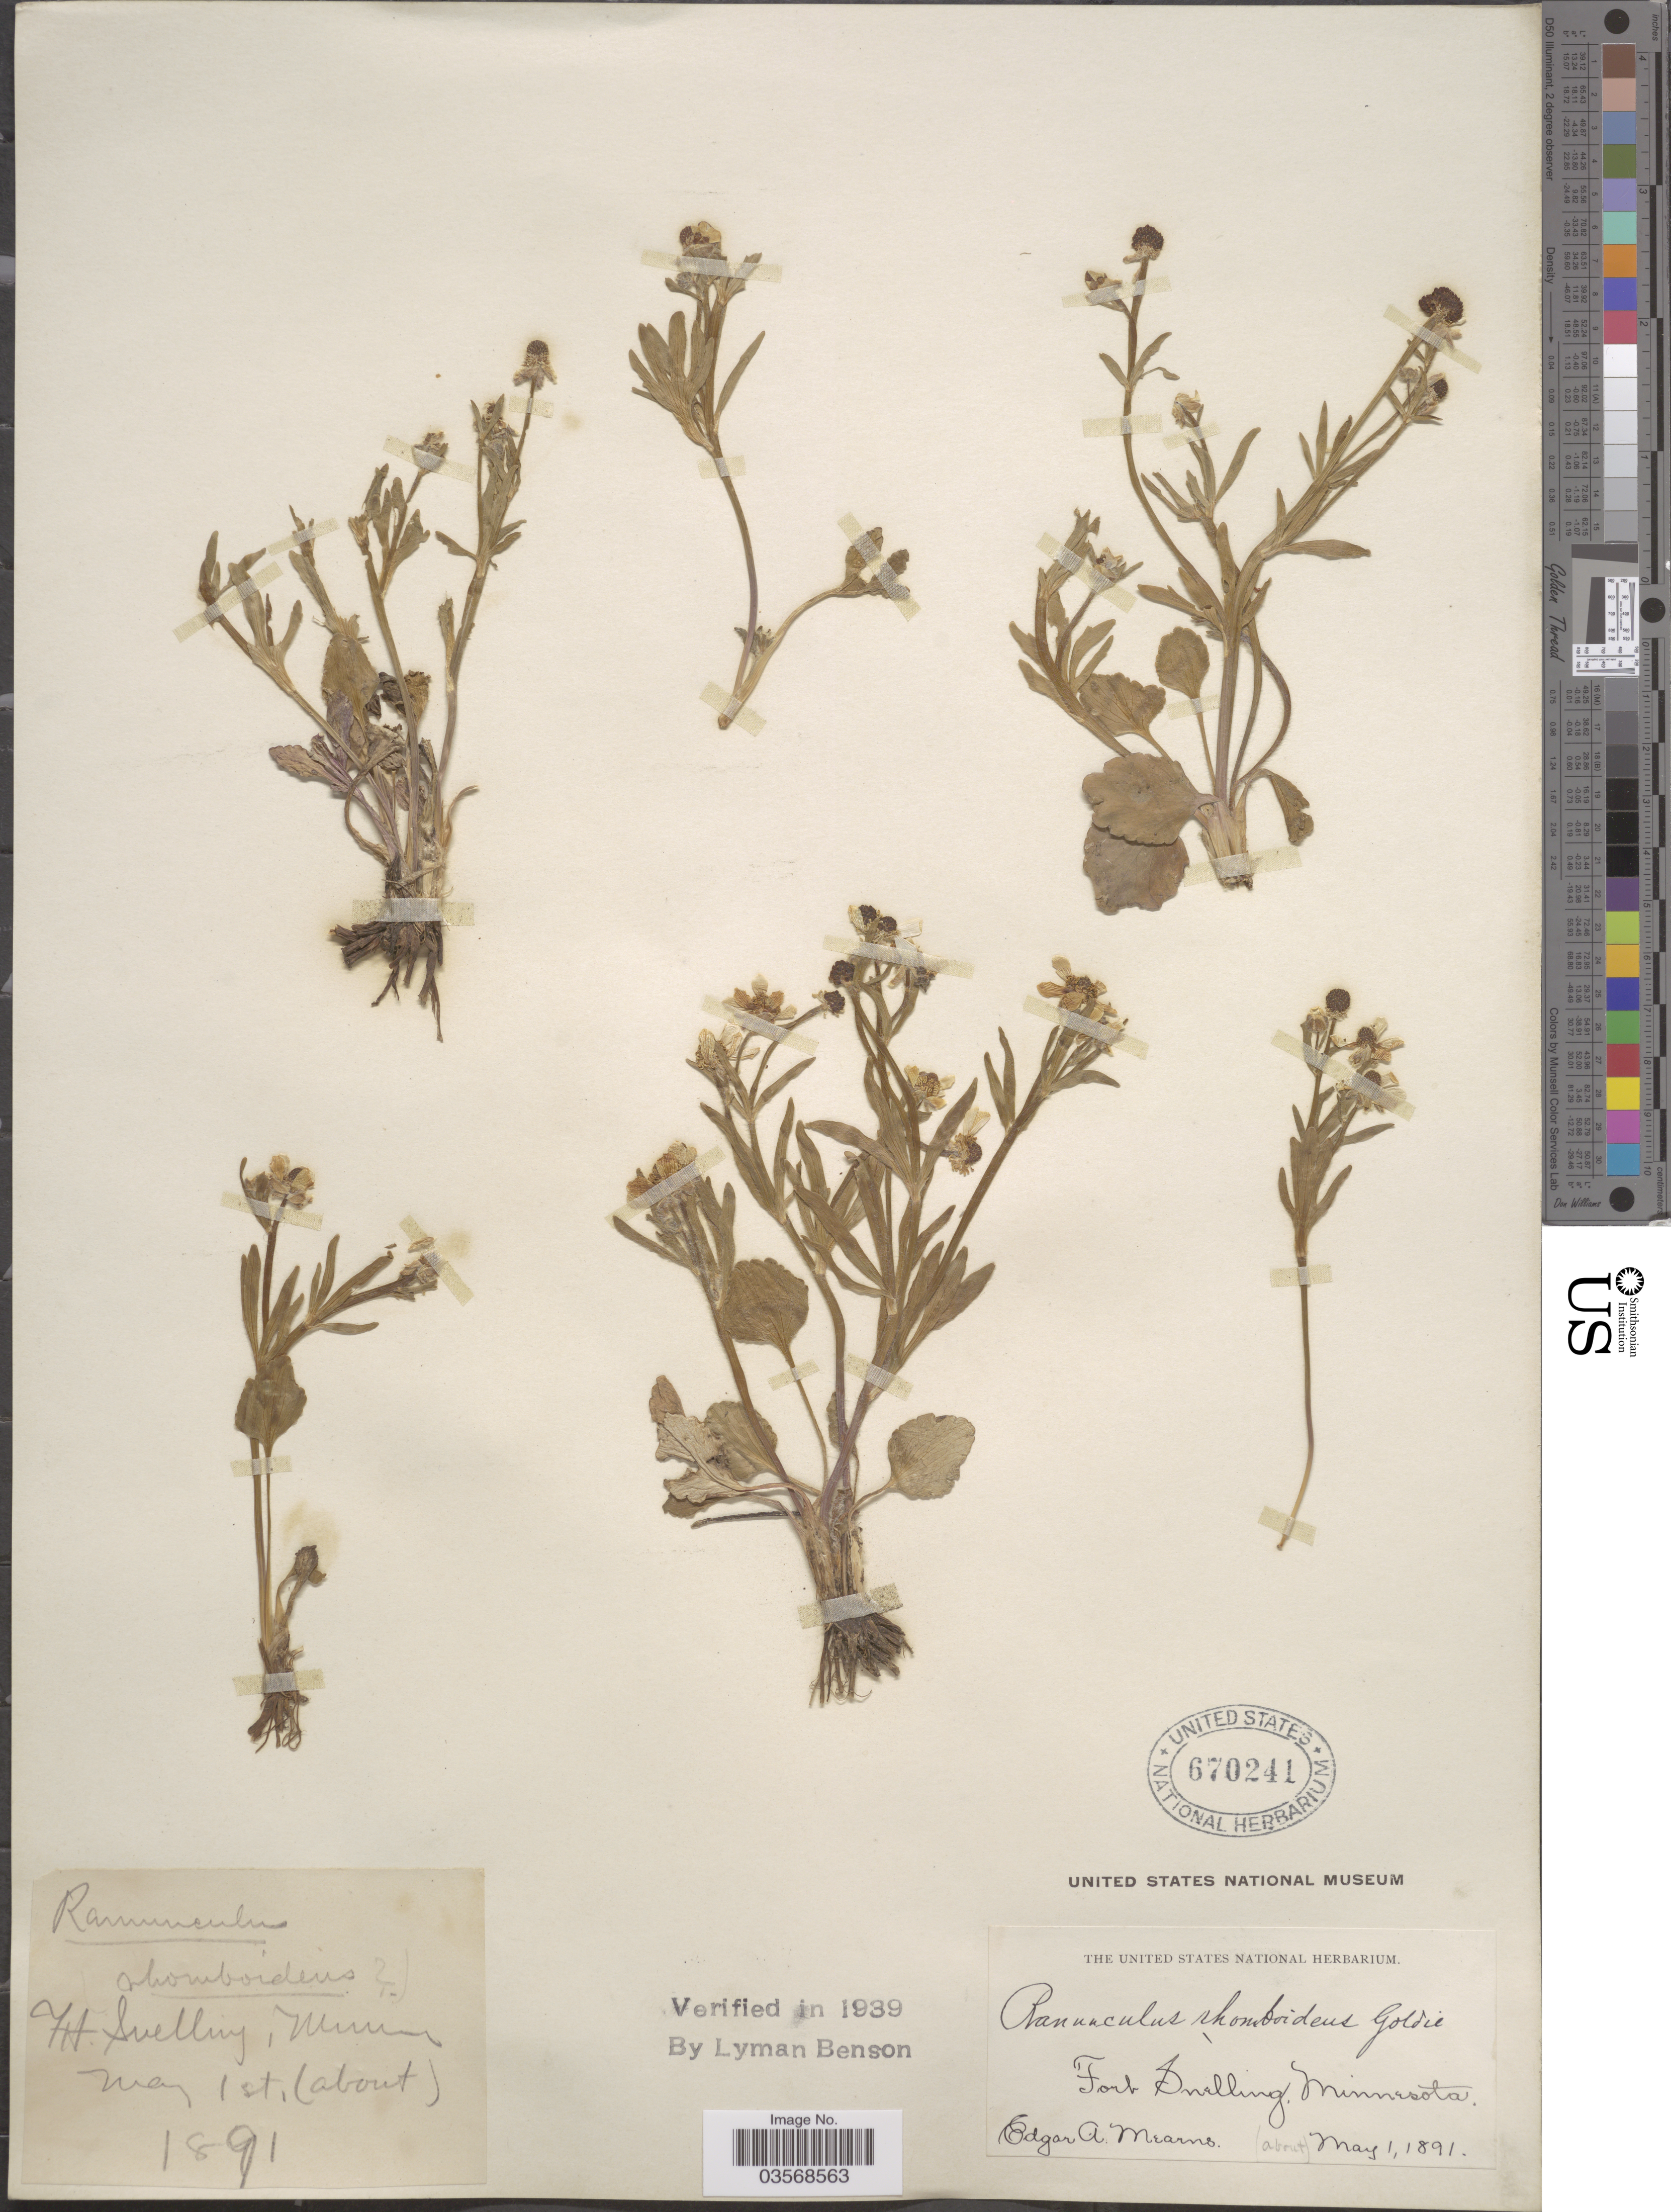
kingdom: Plantae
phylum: Tracheophyta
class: Magnoliopsida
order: Ranunculales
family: Ranunculaceae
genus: Ranunculus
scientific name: Ranunculus ovalis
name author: Raf.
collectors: E. A. Mearns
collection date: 1891-05-01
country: United States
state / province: Minnesota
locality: Fort Snelling.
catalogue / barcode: US 670241